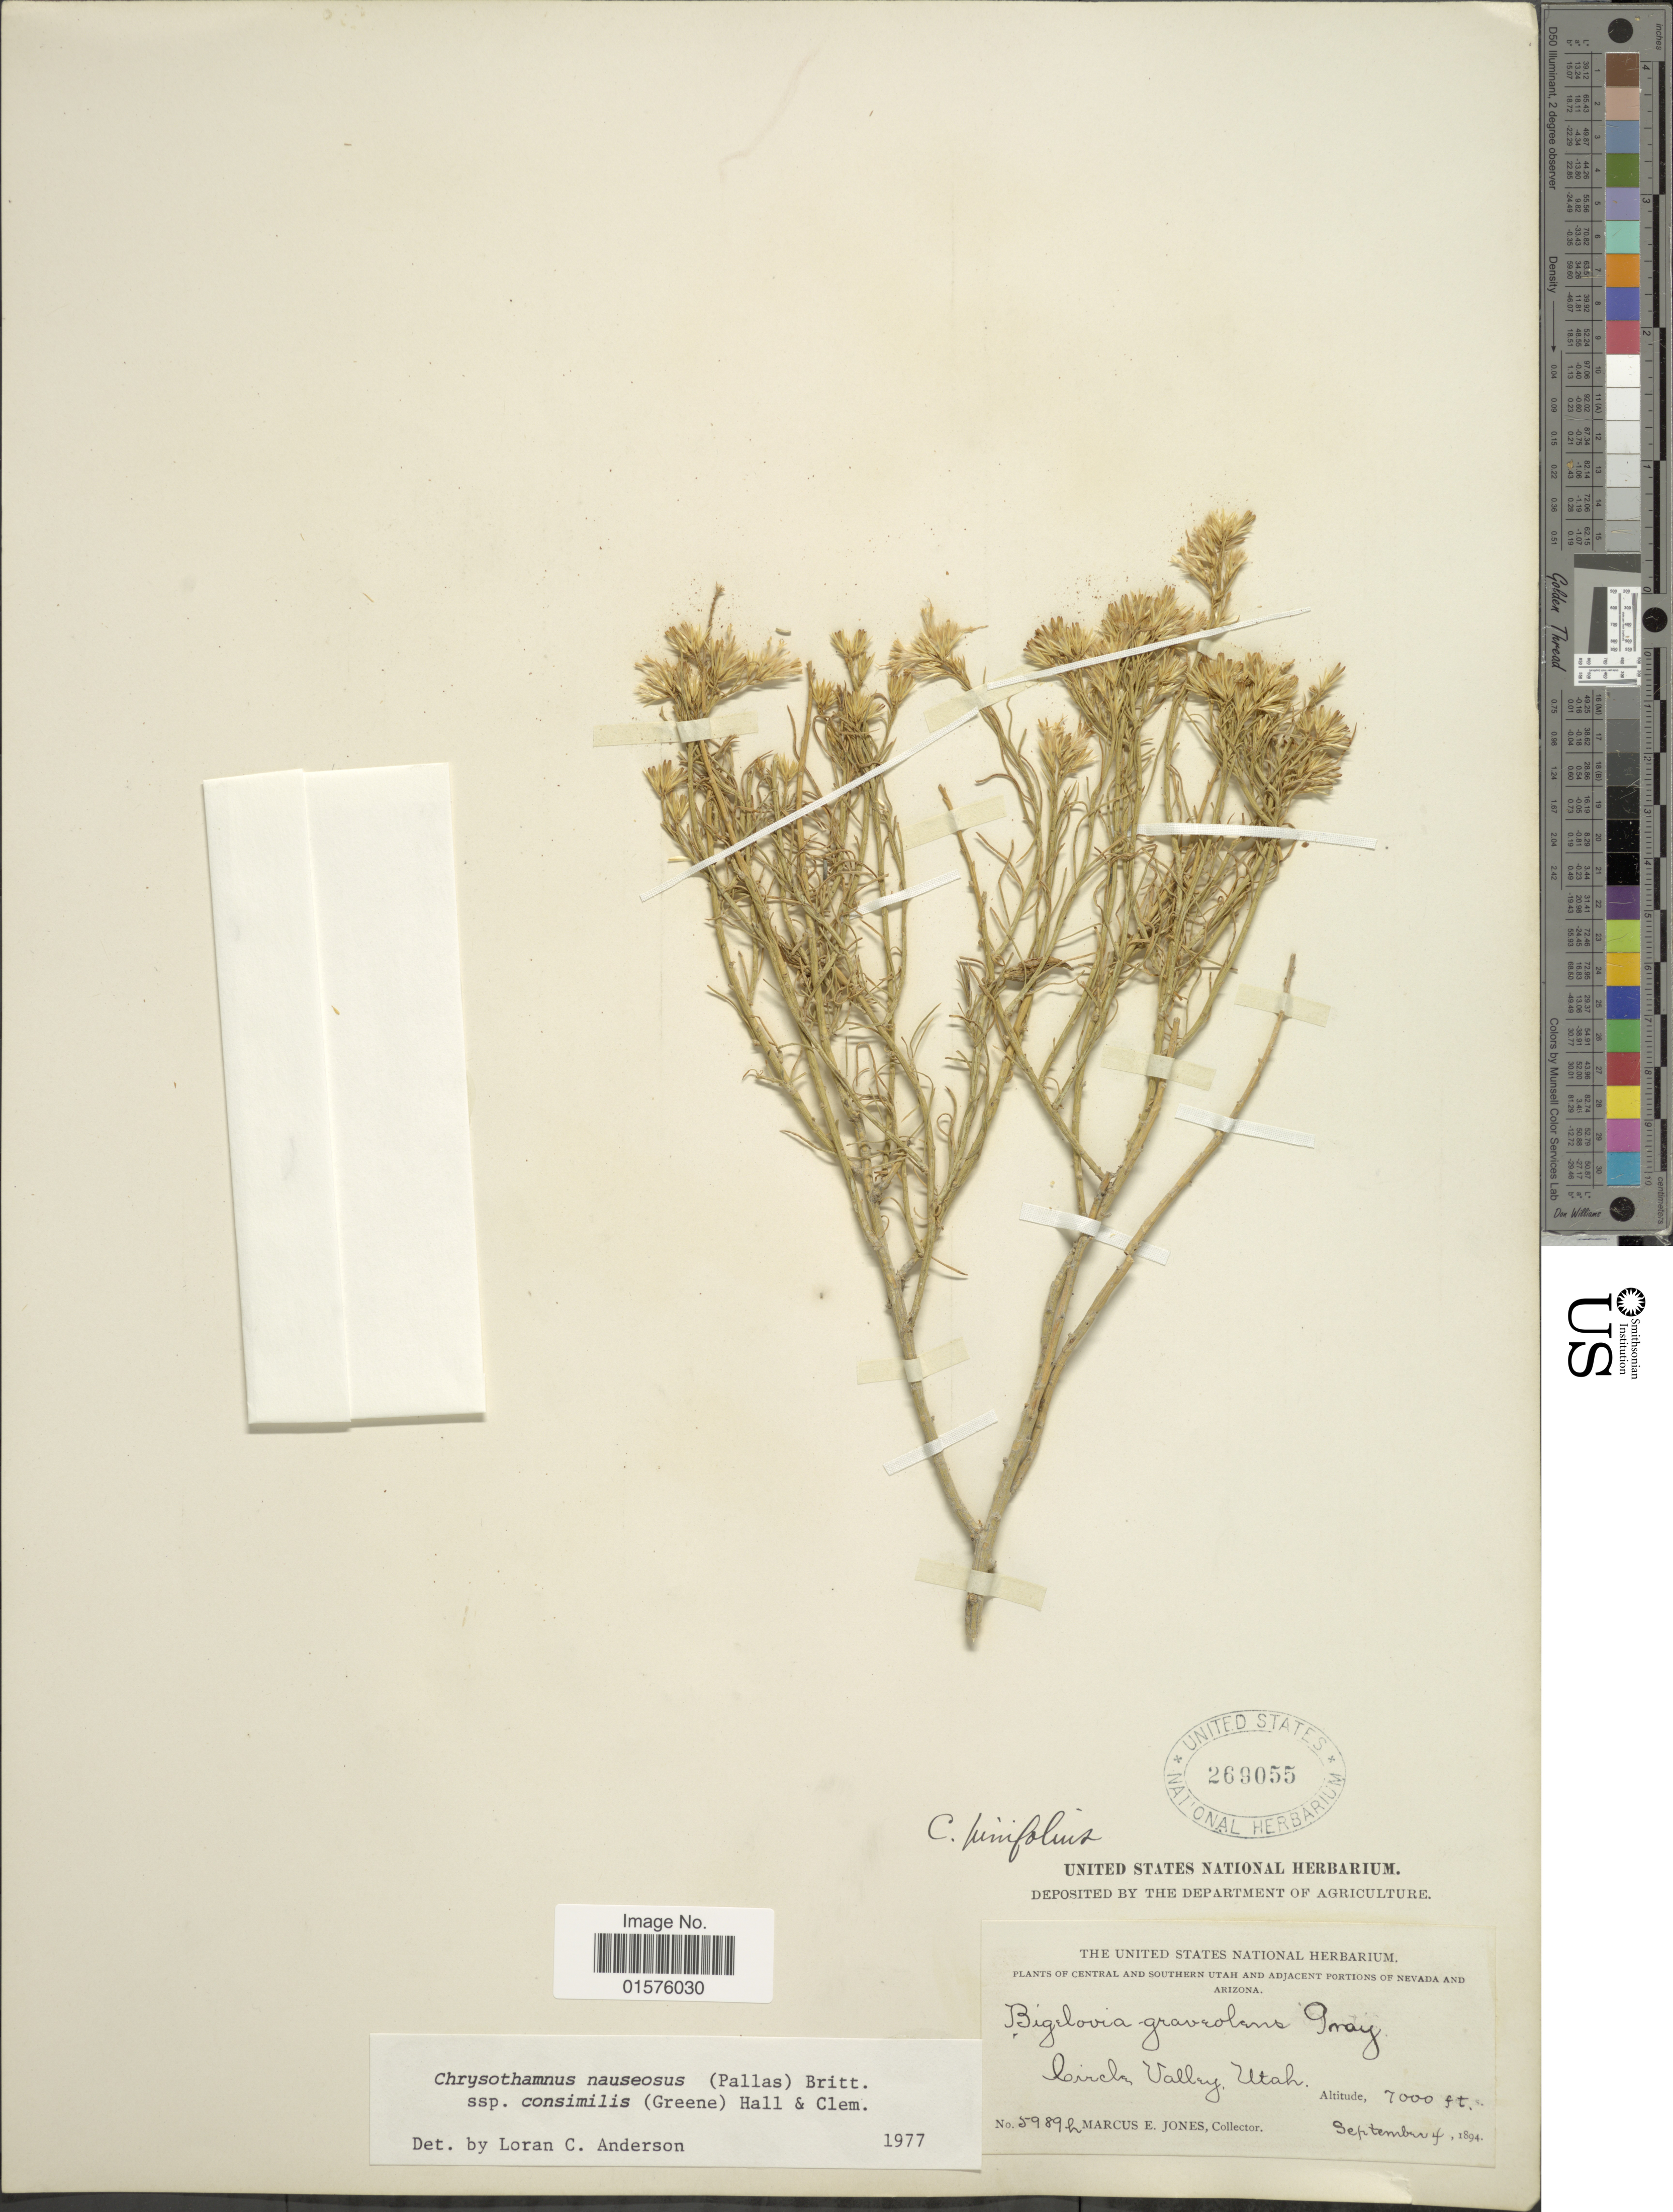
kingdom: Plantae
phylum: Tracheophyta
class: Magnoliopsida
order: Asterales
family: Asteraceae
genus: Chrysothamnus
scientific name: Chrysothamnus nauseosus subsp. graveolens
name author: (Nutt.) Piper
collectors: M. E. Jones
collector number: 5989h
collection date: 1894-09-04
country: United States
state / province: Utah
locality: Circle Valley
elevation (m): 2134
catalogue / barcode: US 269055